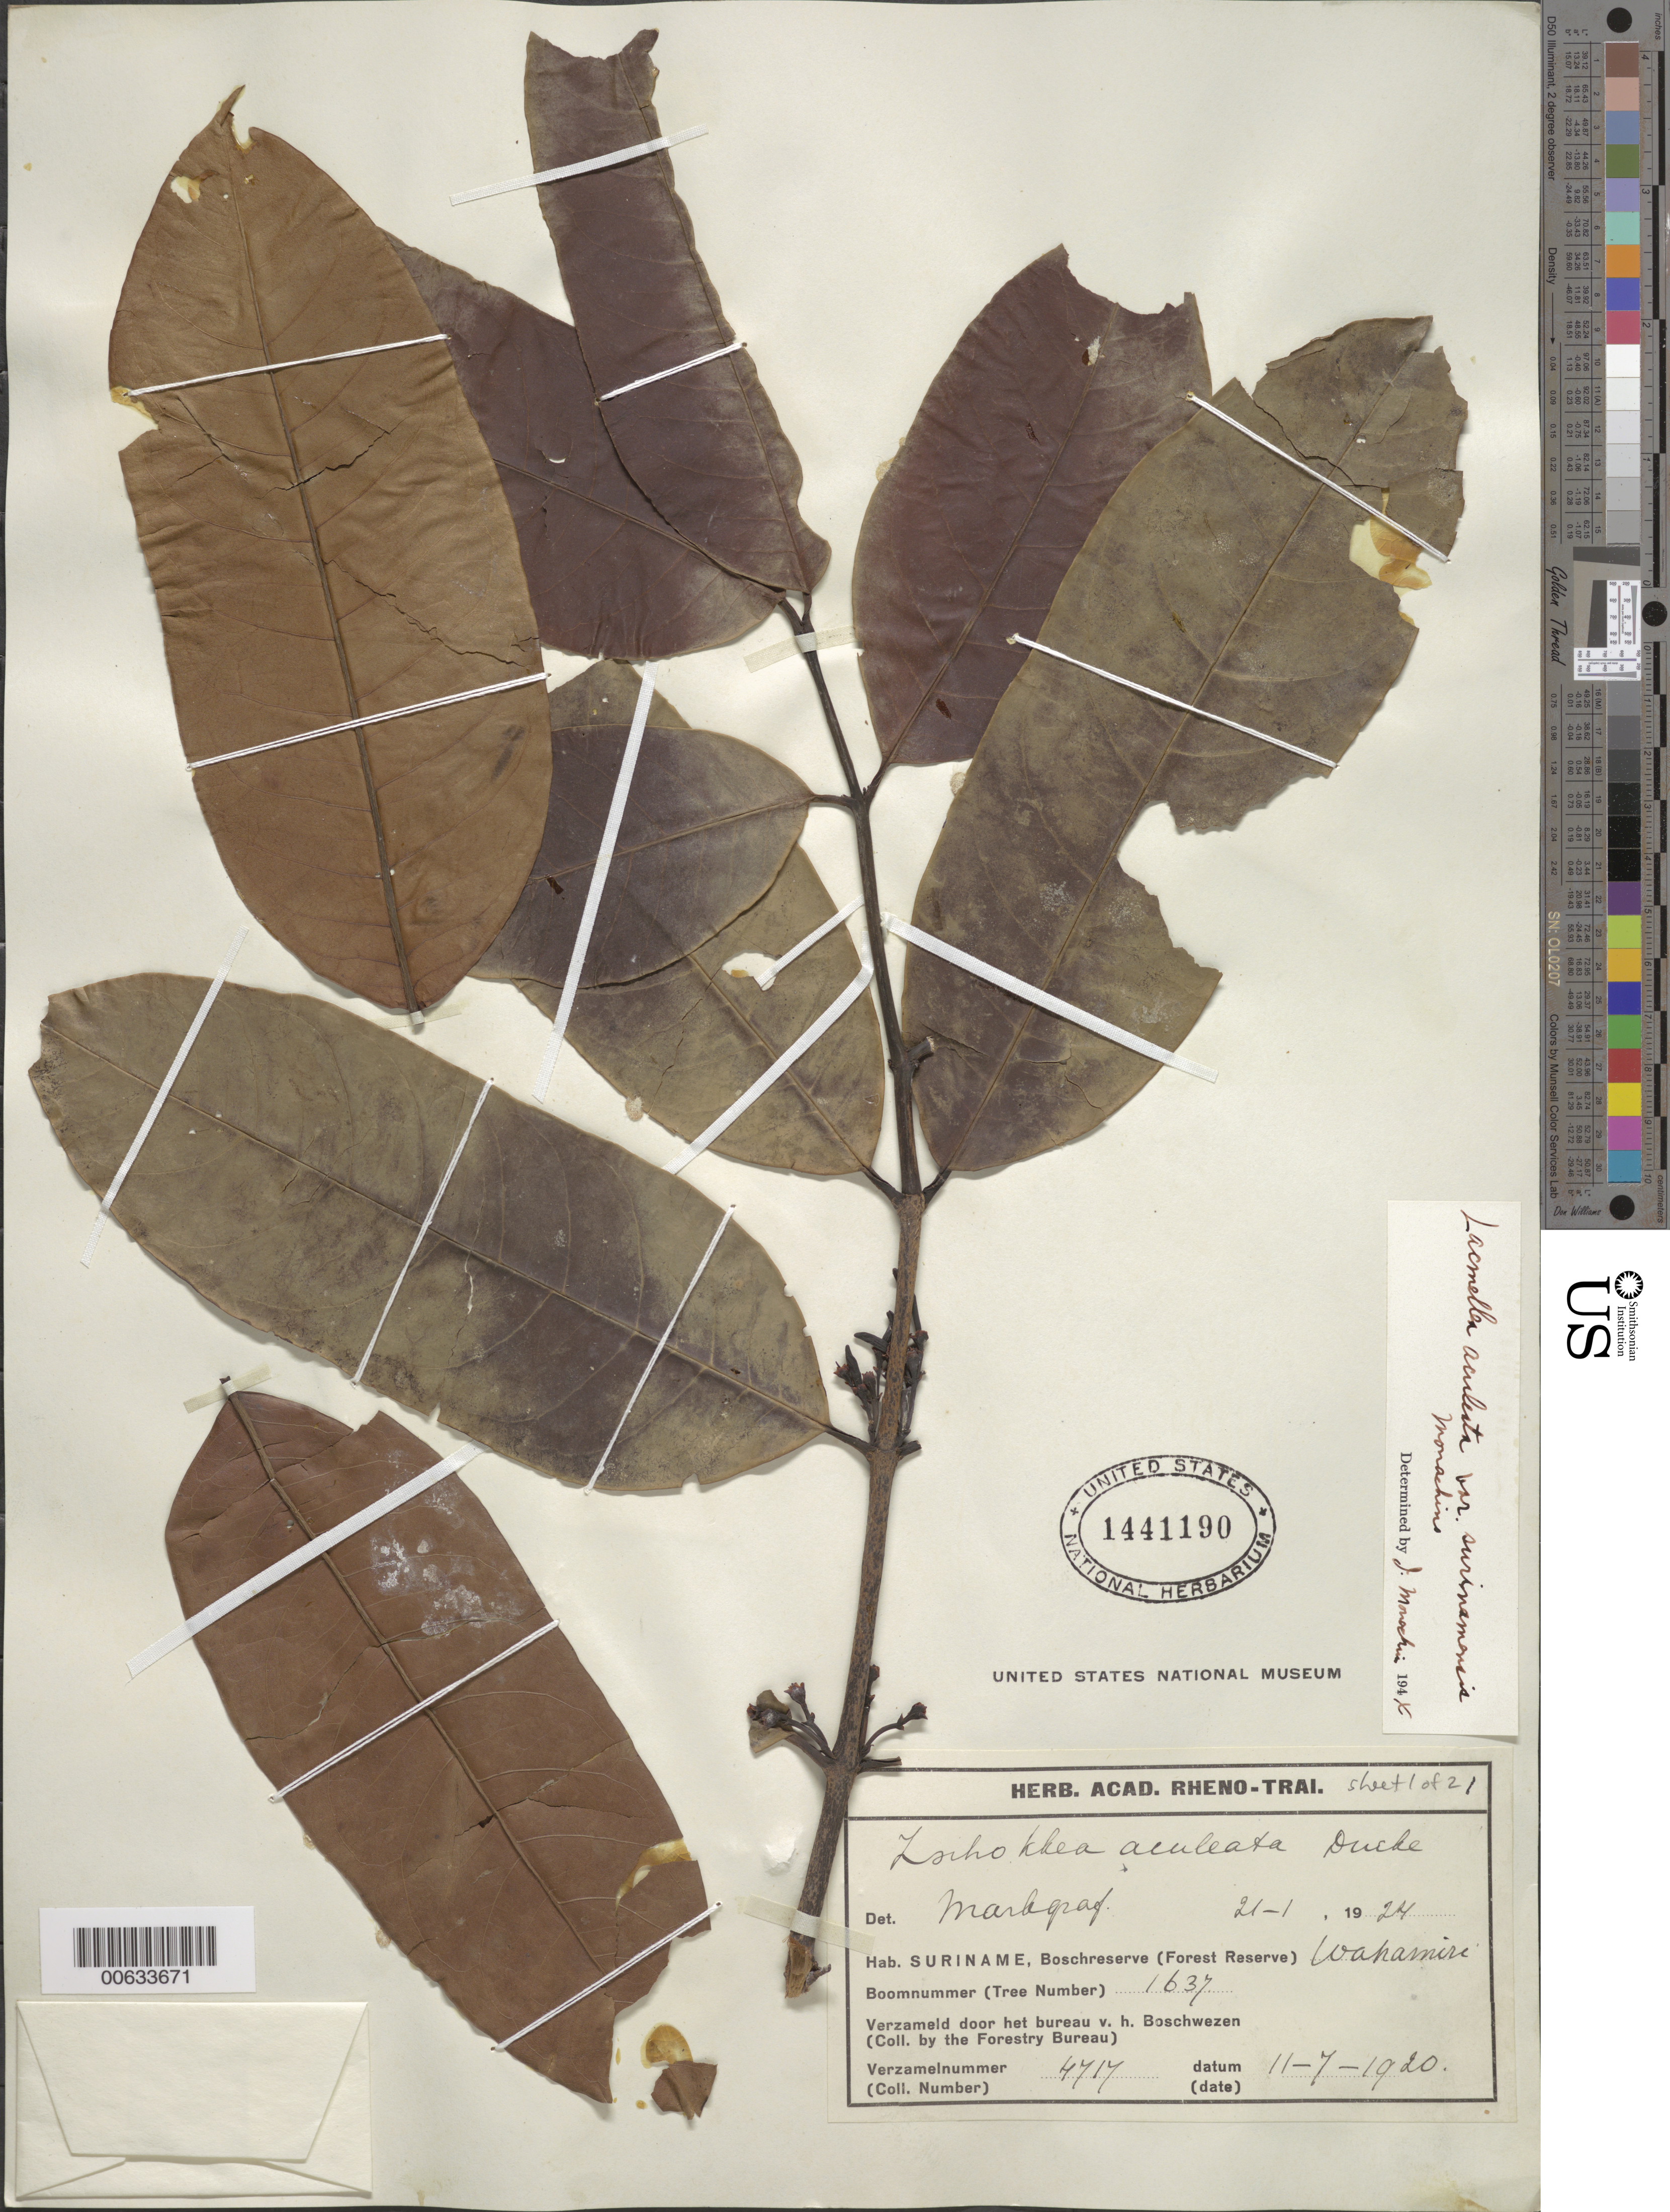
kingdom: Plantae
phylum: Tracheophyta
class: Magnoliopsida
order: Gentianales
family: Apocynaceae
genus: Lacmellea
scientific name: Lacmellea aculeata var. surinamensis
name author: Monach.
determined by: Monachino, J. V.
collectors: Forestry Bureau-Surinam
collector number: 4717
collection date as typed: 11-Jul-20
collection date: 1920-07-11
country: Suriname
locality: Forest Reserve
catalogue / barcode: US 1441190